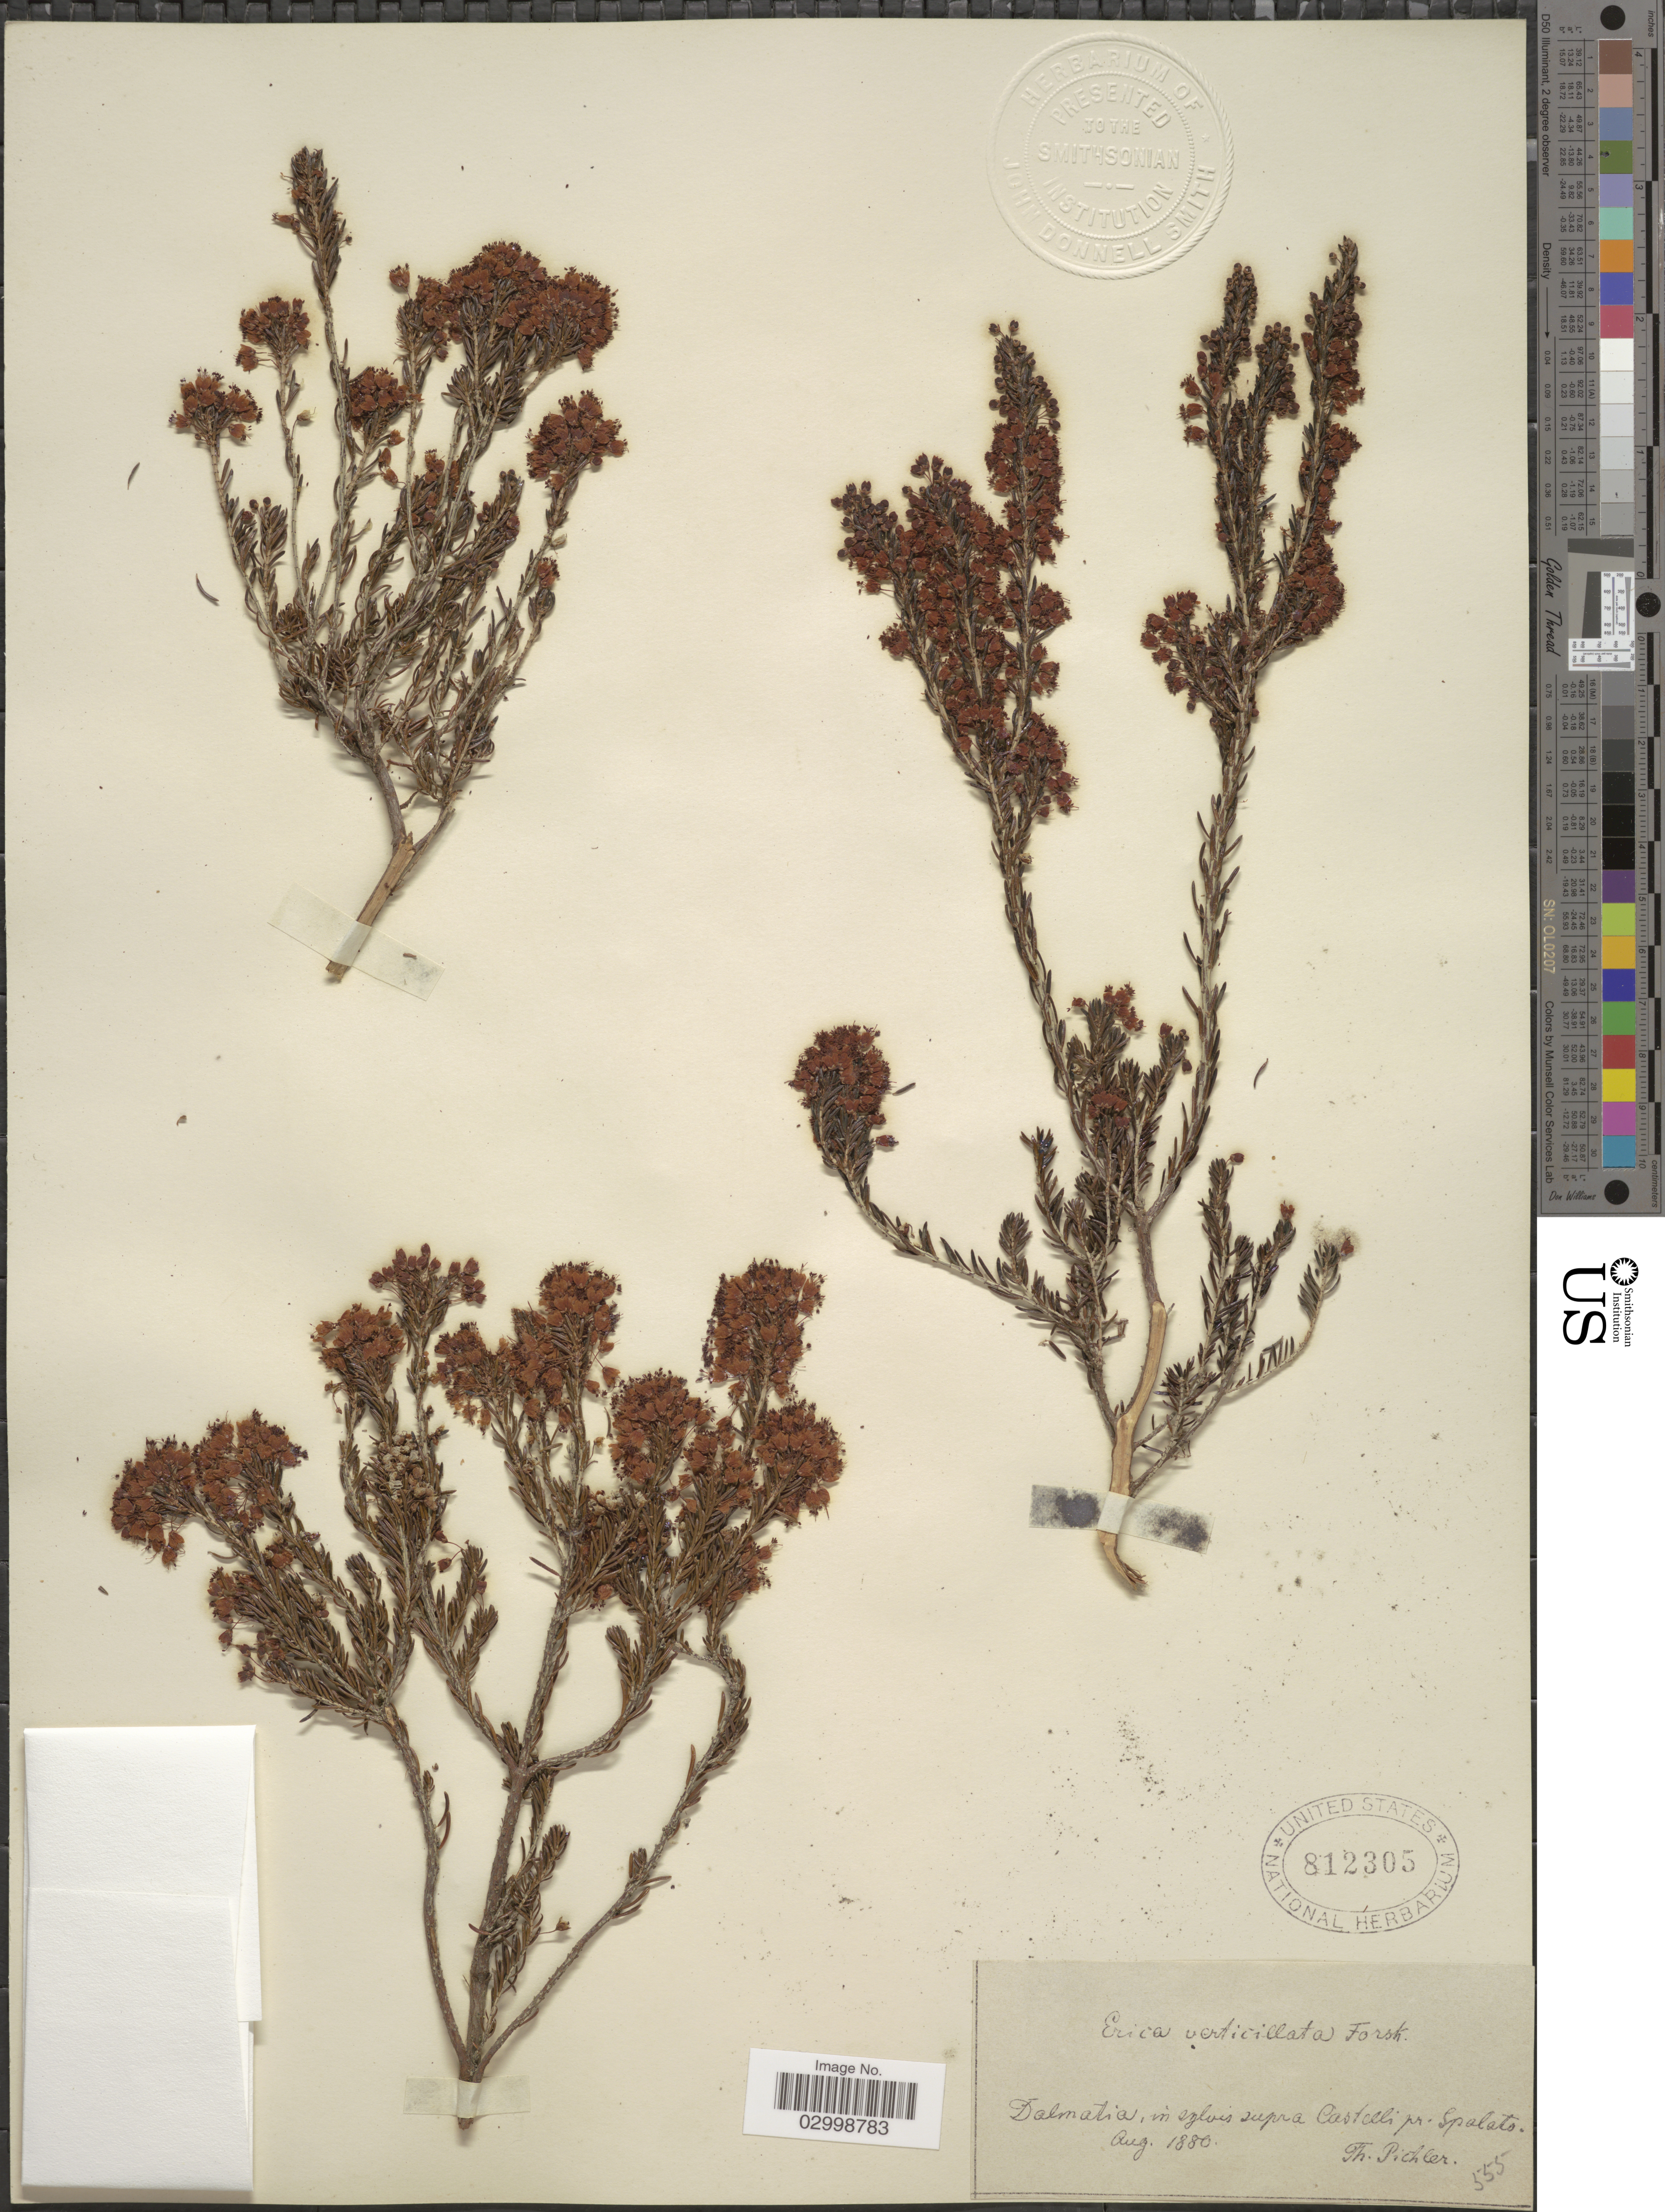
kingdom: Plantae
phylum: Tracheophyta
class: Magnoliopsida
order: Ericales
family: Ericaceae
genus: Erica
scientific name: Erica verticillata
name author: P.J. Bergius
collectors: T. Pichler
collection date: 1880-08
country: Croatia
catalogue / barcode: US 812305